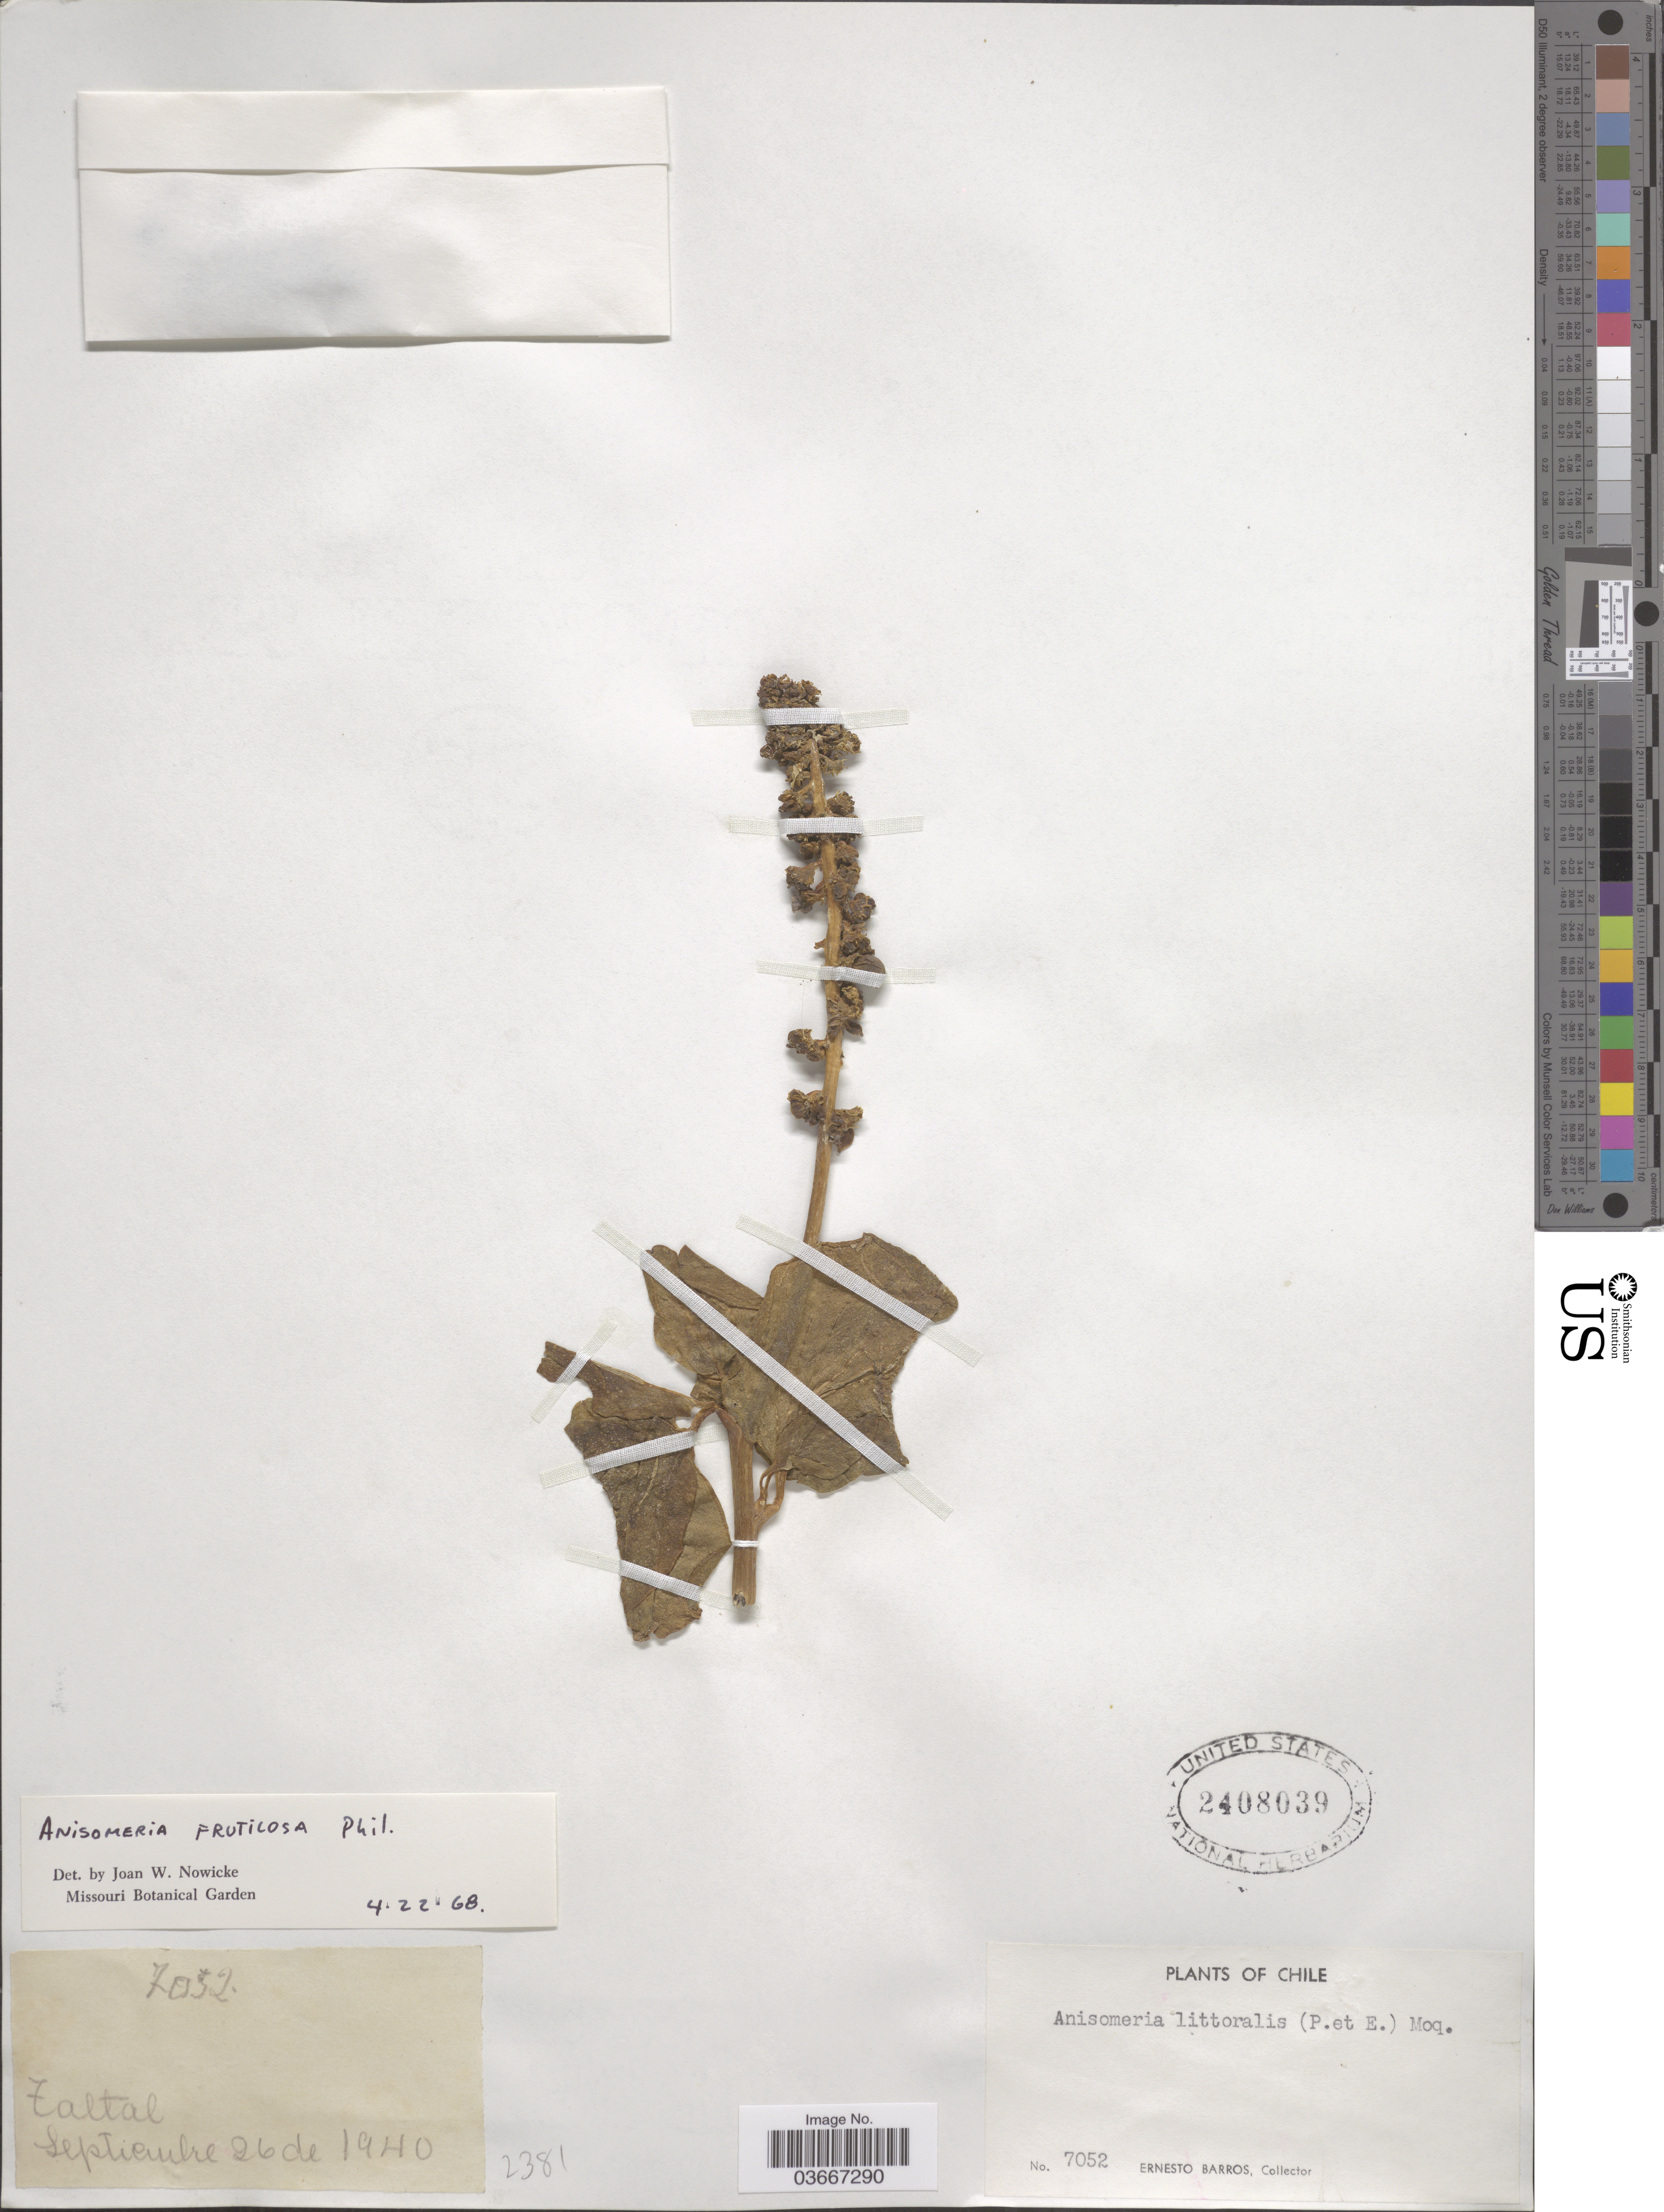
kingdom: Plantae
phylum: Tracheophyta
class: Magnoliopsida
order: Caryophyllales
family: Phytolaccaceae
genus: Anisomeria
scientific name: Anisomeria fruticosa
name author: Phil.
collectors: E. Barros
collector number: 7052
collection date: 1940-09-26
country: Chile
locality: Taltal.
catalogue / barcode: US 2408039